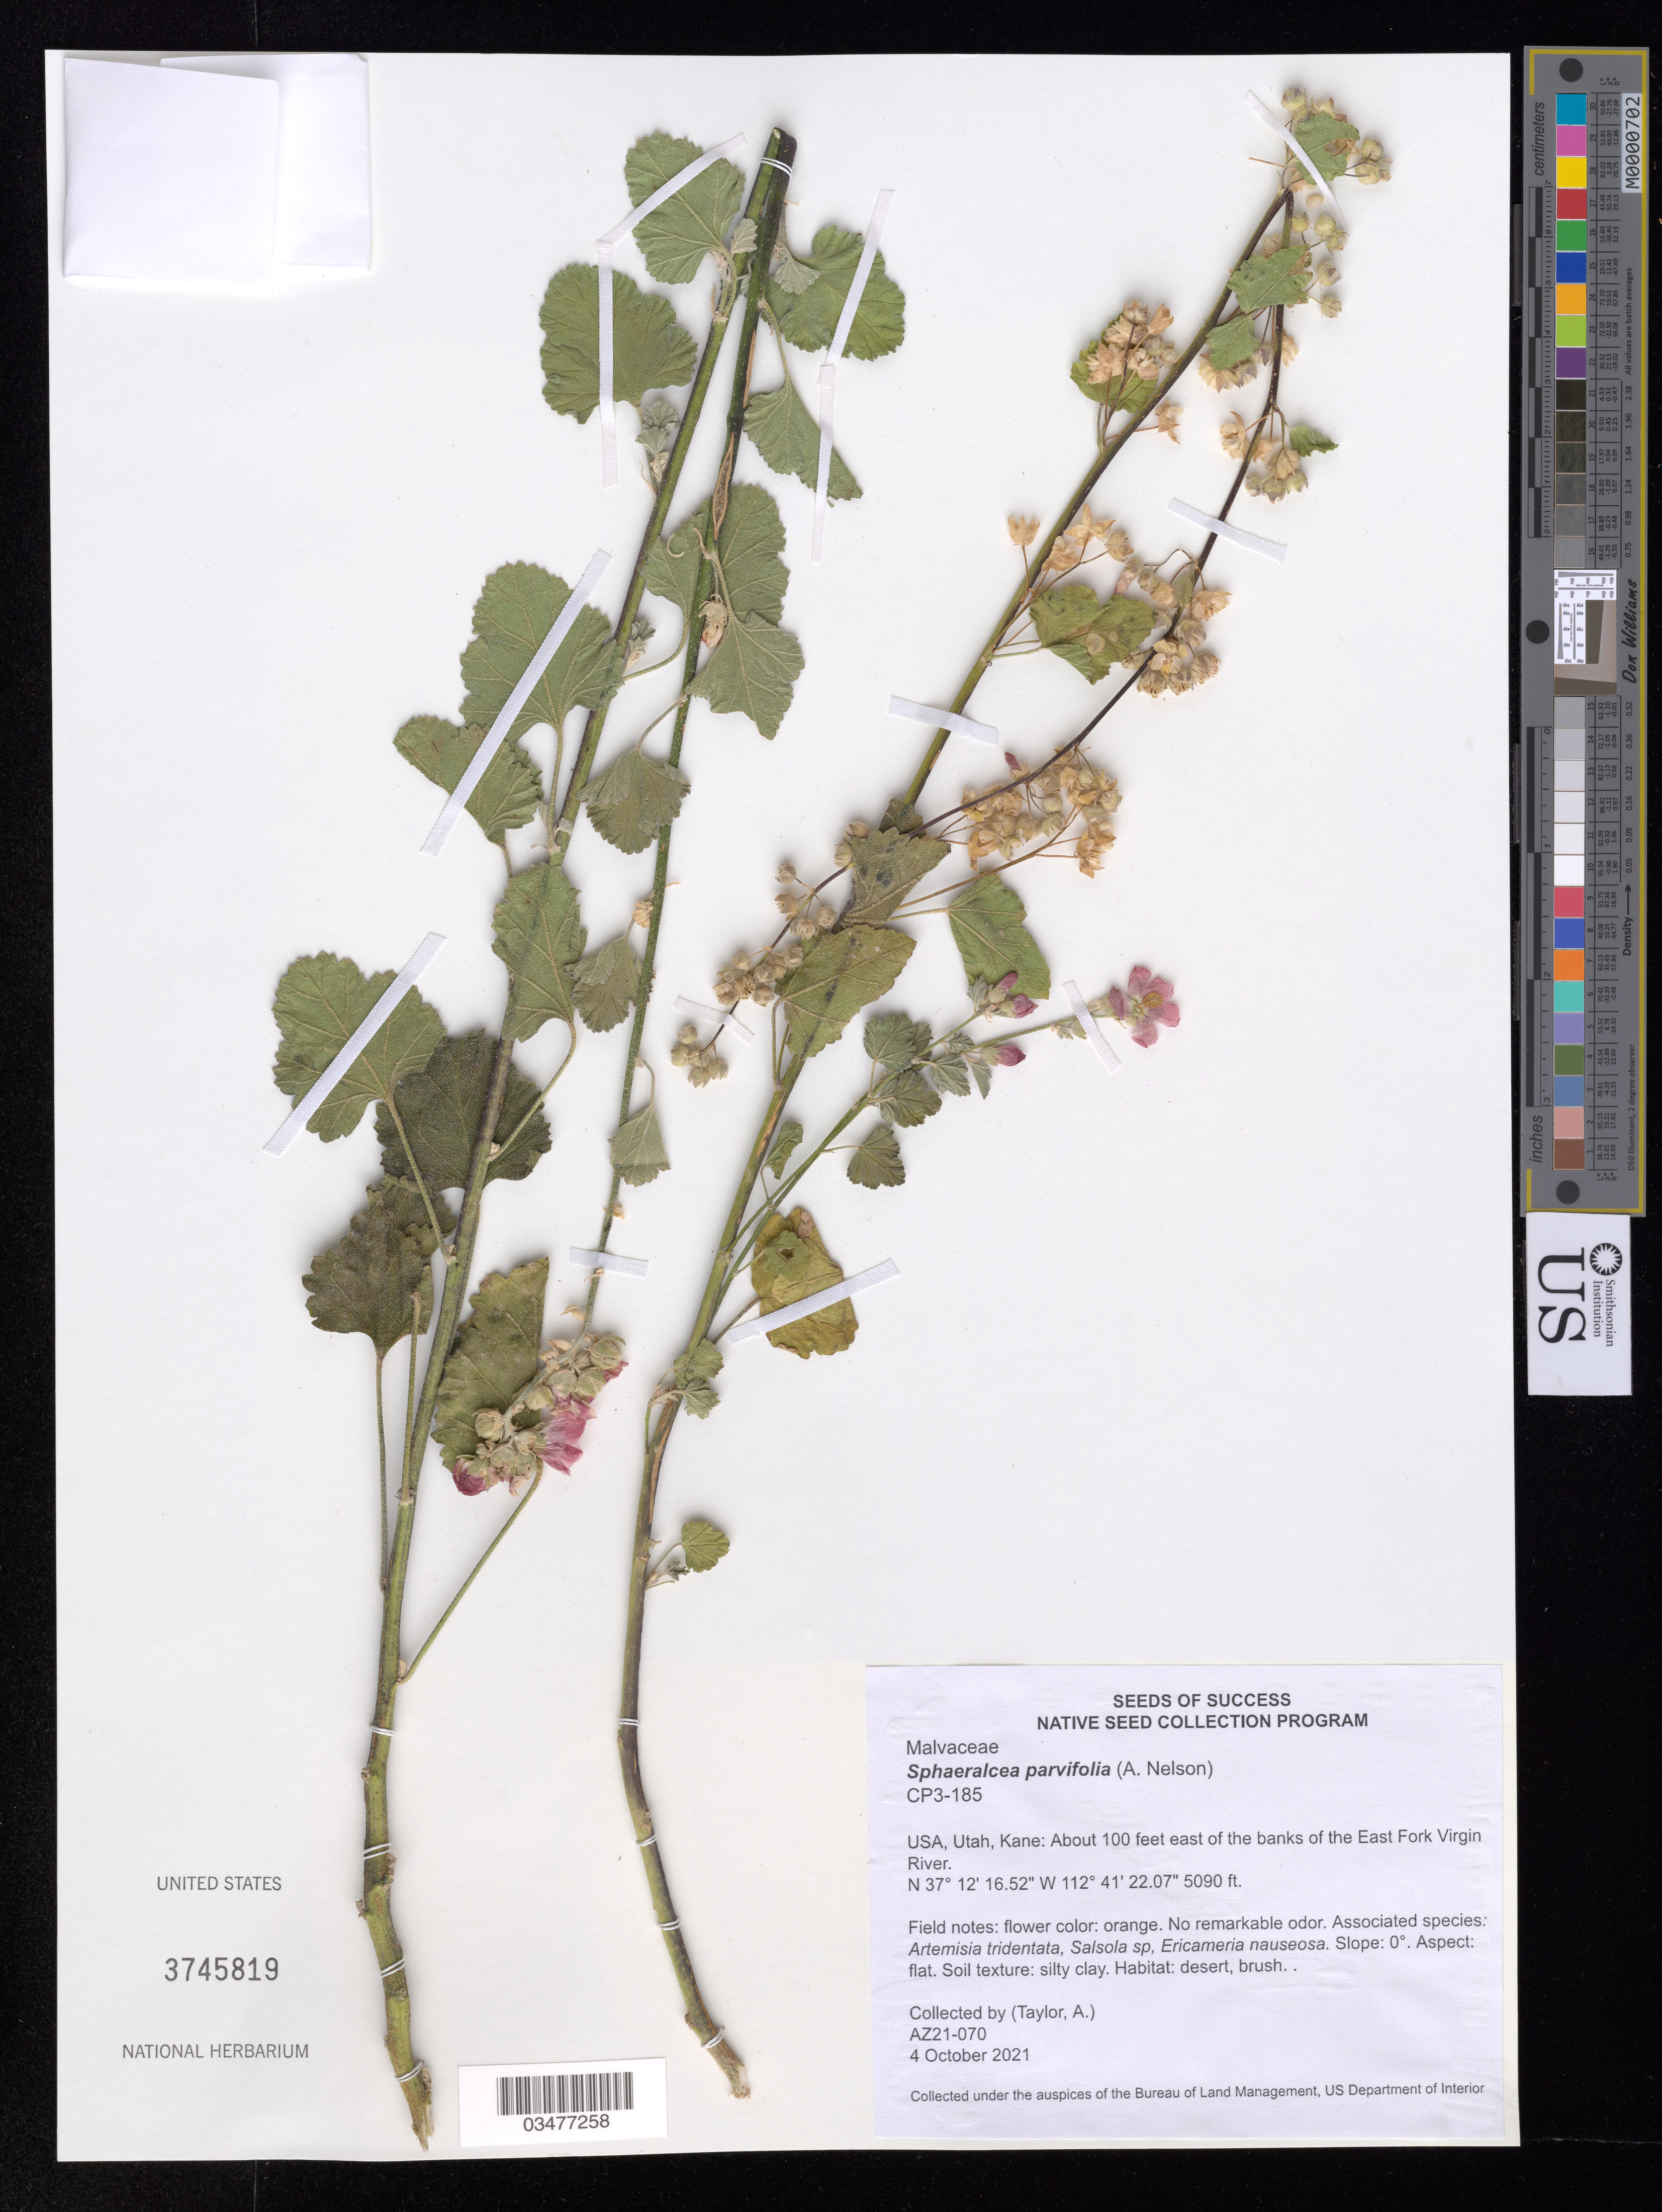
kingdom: Plantae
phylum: Tracheophyta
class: Magnoliopsida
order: Malvales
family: Malvaceae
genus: Sphaeralcea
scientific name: Sphaeralcea parvifolia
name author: A. Nelson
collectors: A. Taylor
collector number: AZ21-070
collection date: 2021-10-04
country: United States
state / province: Utah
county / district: Kane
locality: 100 feet E of the banks of the E Fork Virgin River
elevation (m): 1551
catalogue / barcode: US 3745819